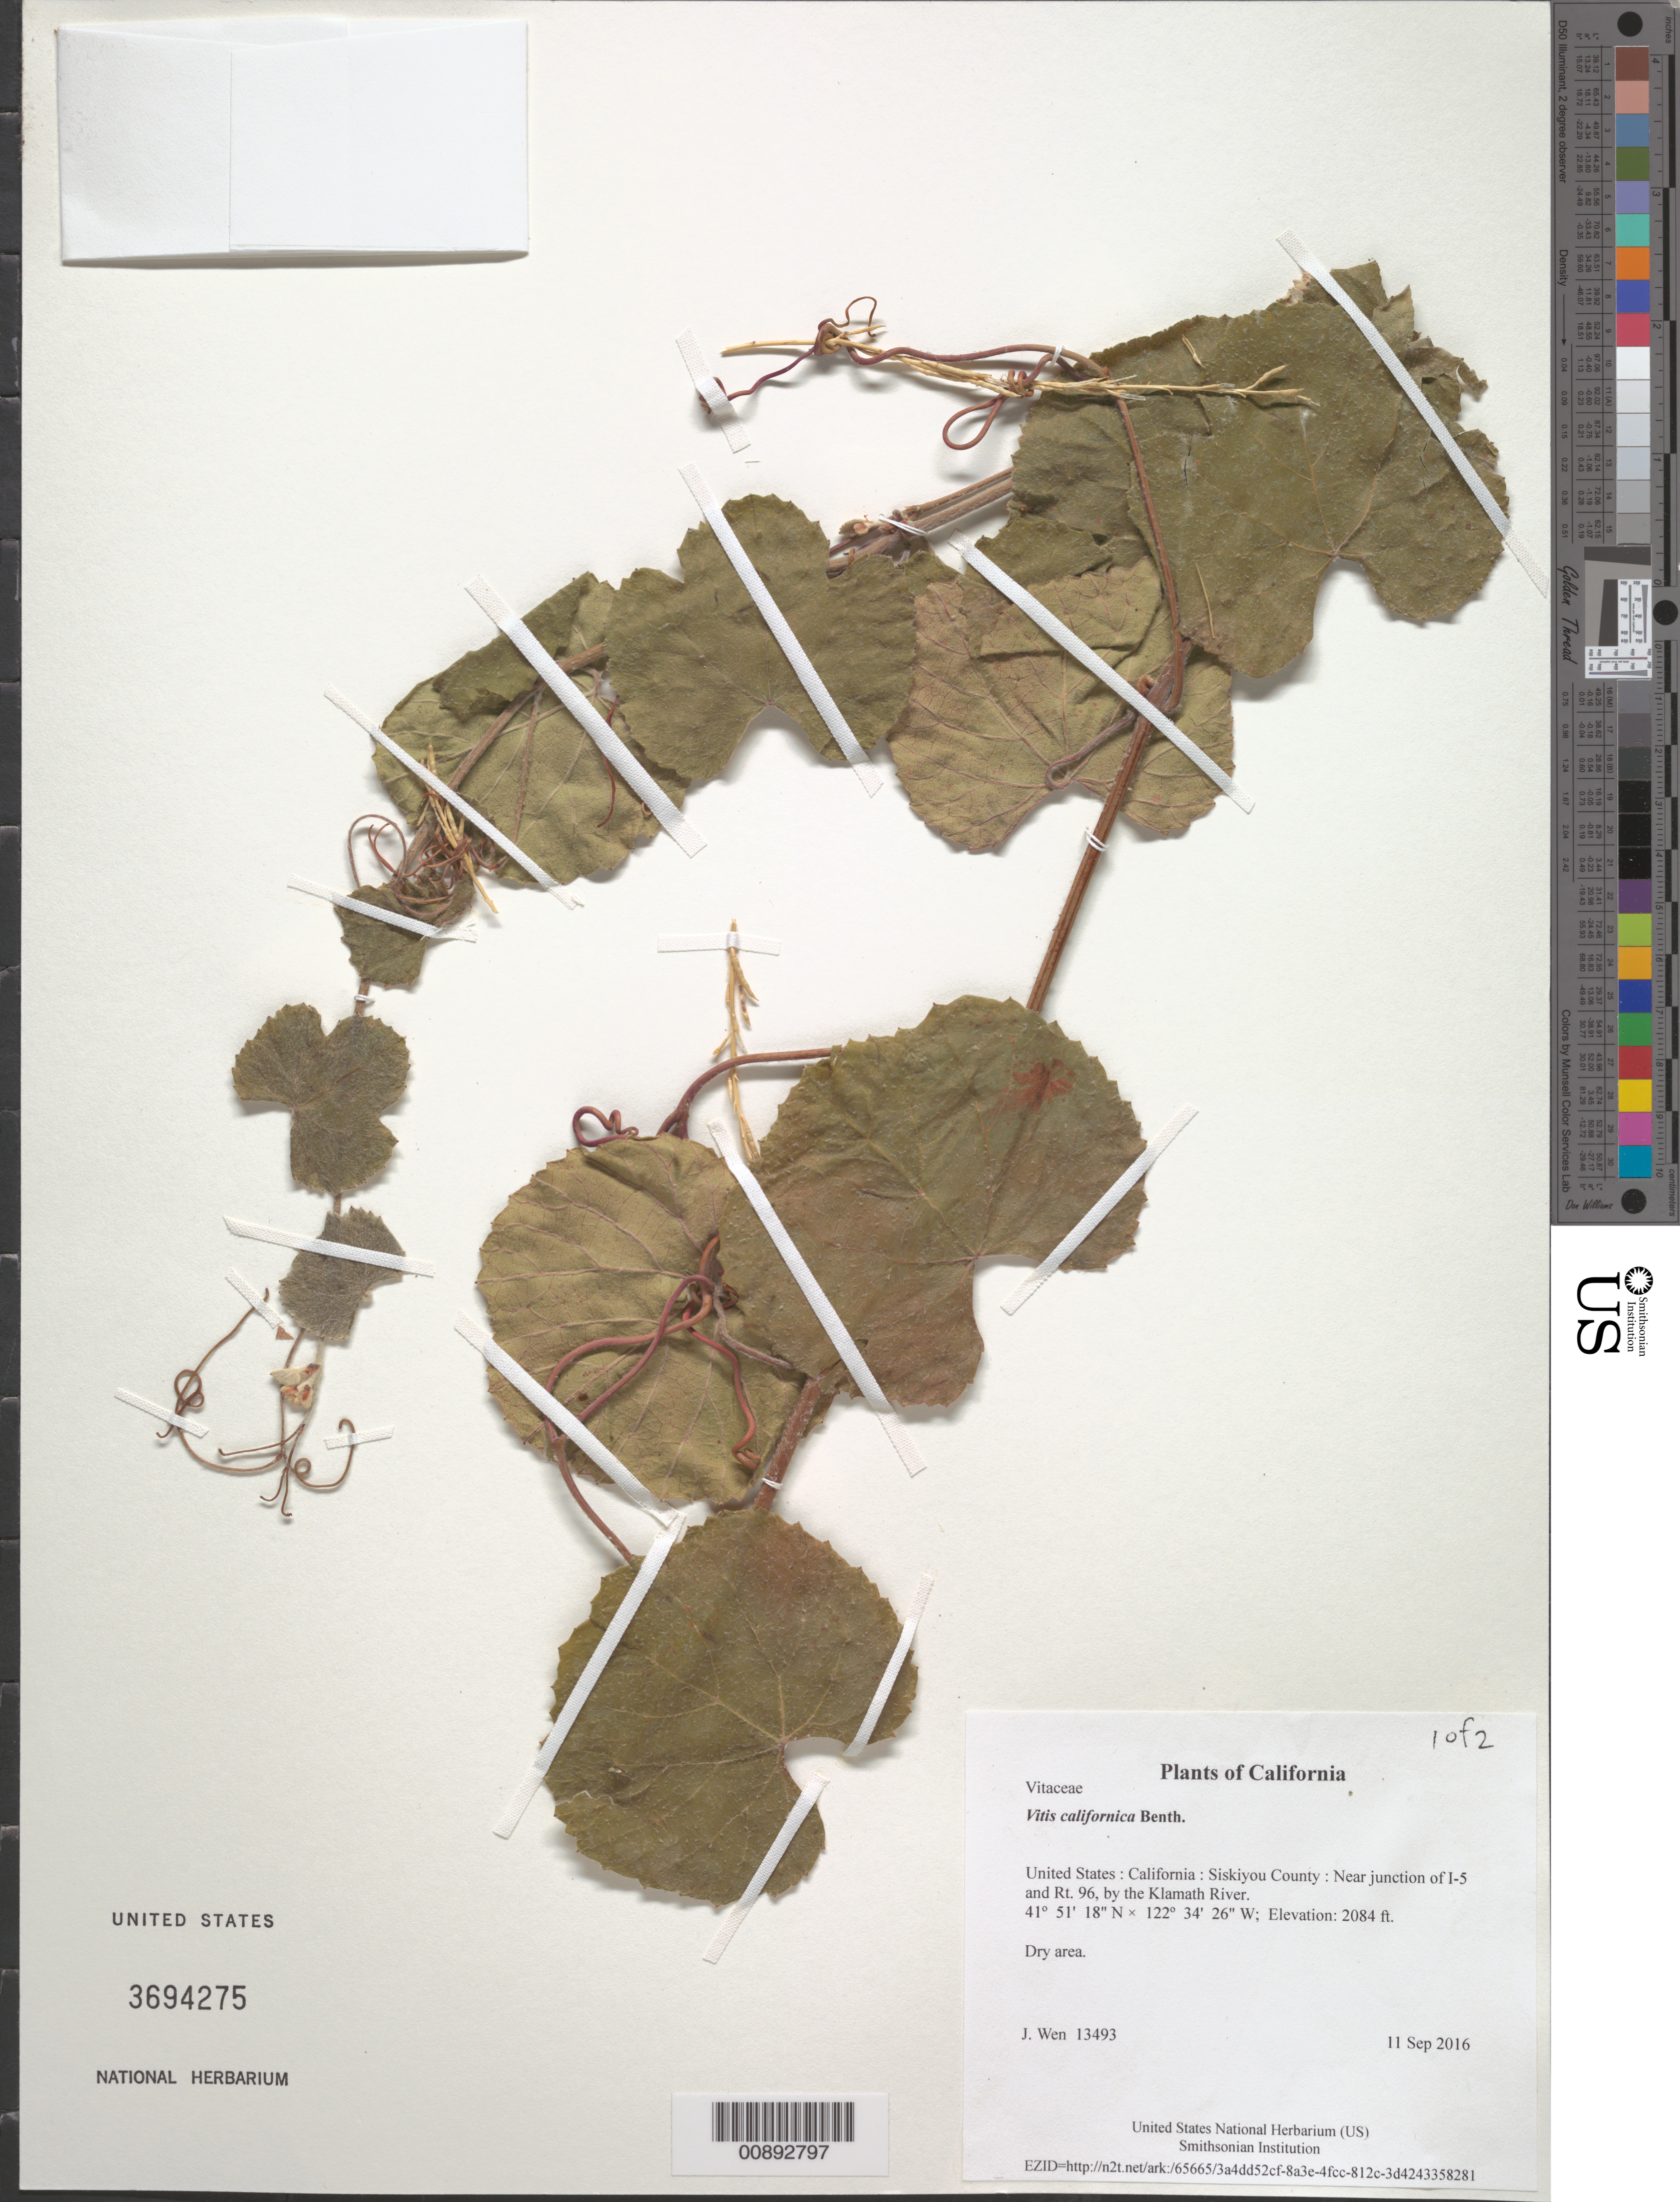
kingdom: Plantae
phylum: Tracheophyta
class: Magnoliopsida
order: Vitales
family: Vitaceae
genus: Vitis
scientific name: Vitis californica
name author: Benth.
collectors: J. Wen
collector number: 13493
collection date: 2016-09-11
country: United States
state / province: California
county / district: Siskiyou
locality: Near junction of I-5 and Rt. 96, by the Klamath River.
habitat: Dry area.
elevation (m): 635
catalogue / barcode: US 3694275